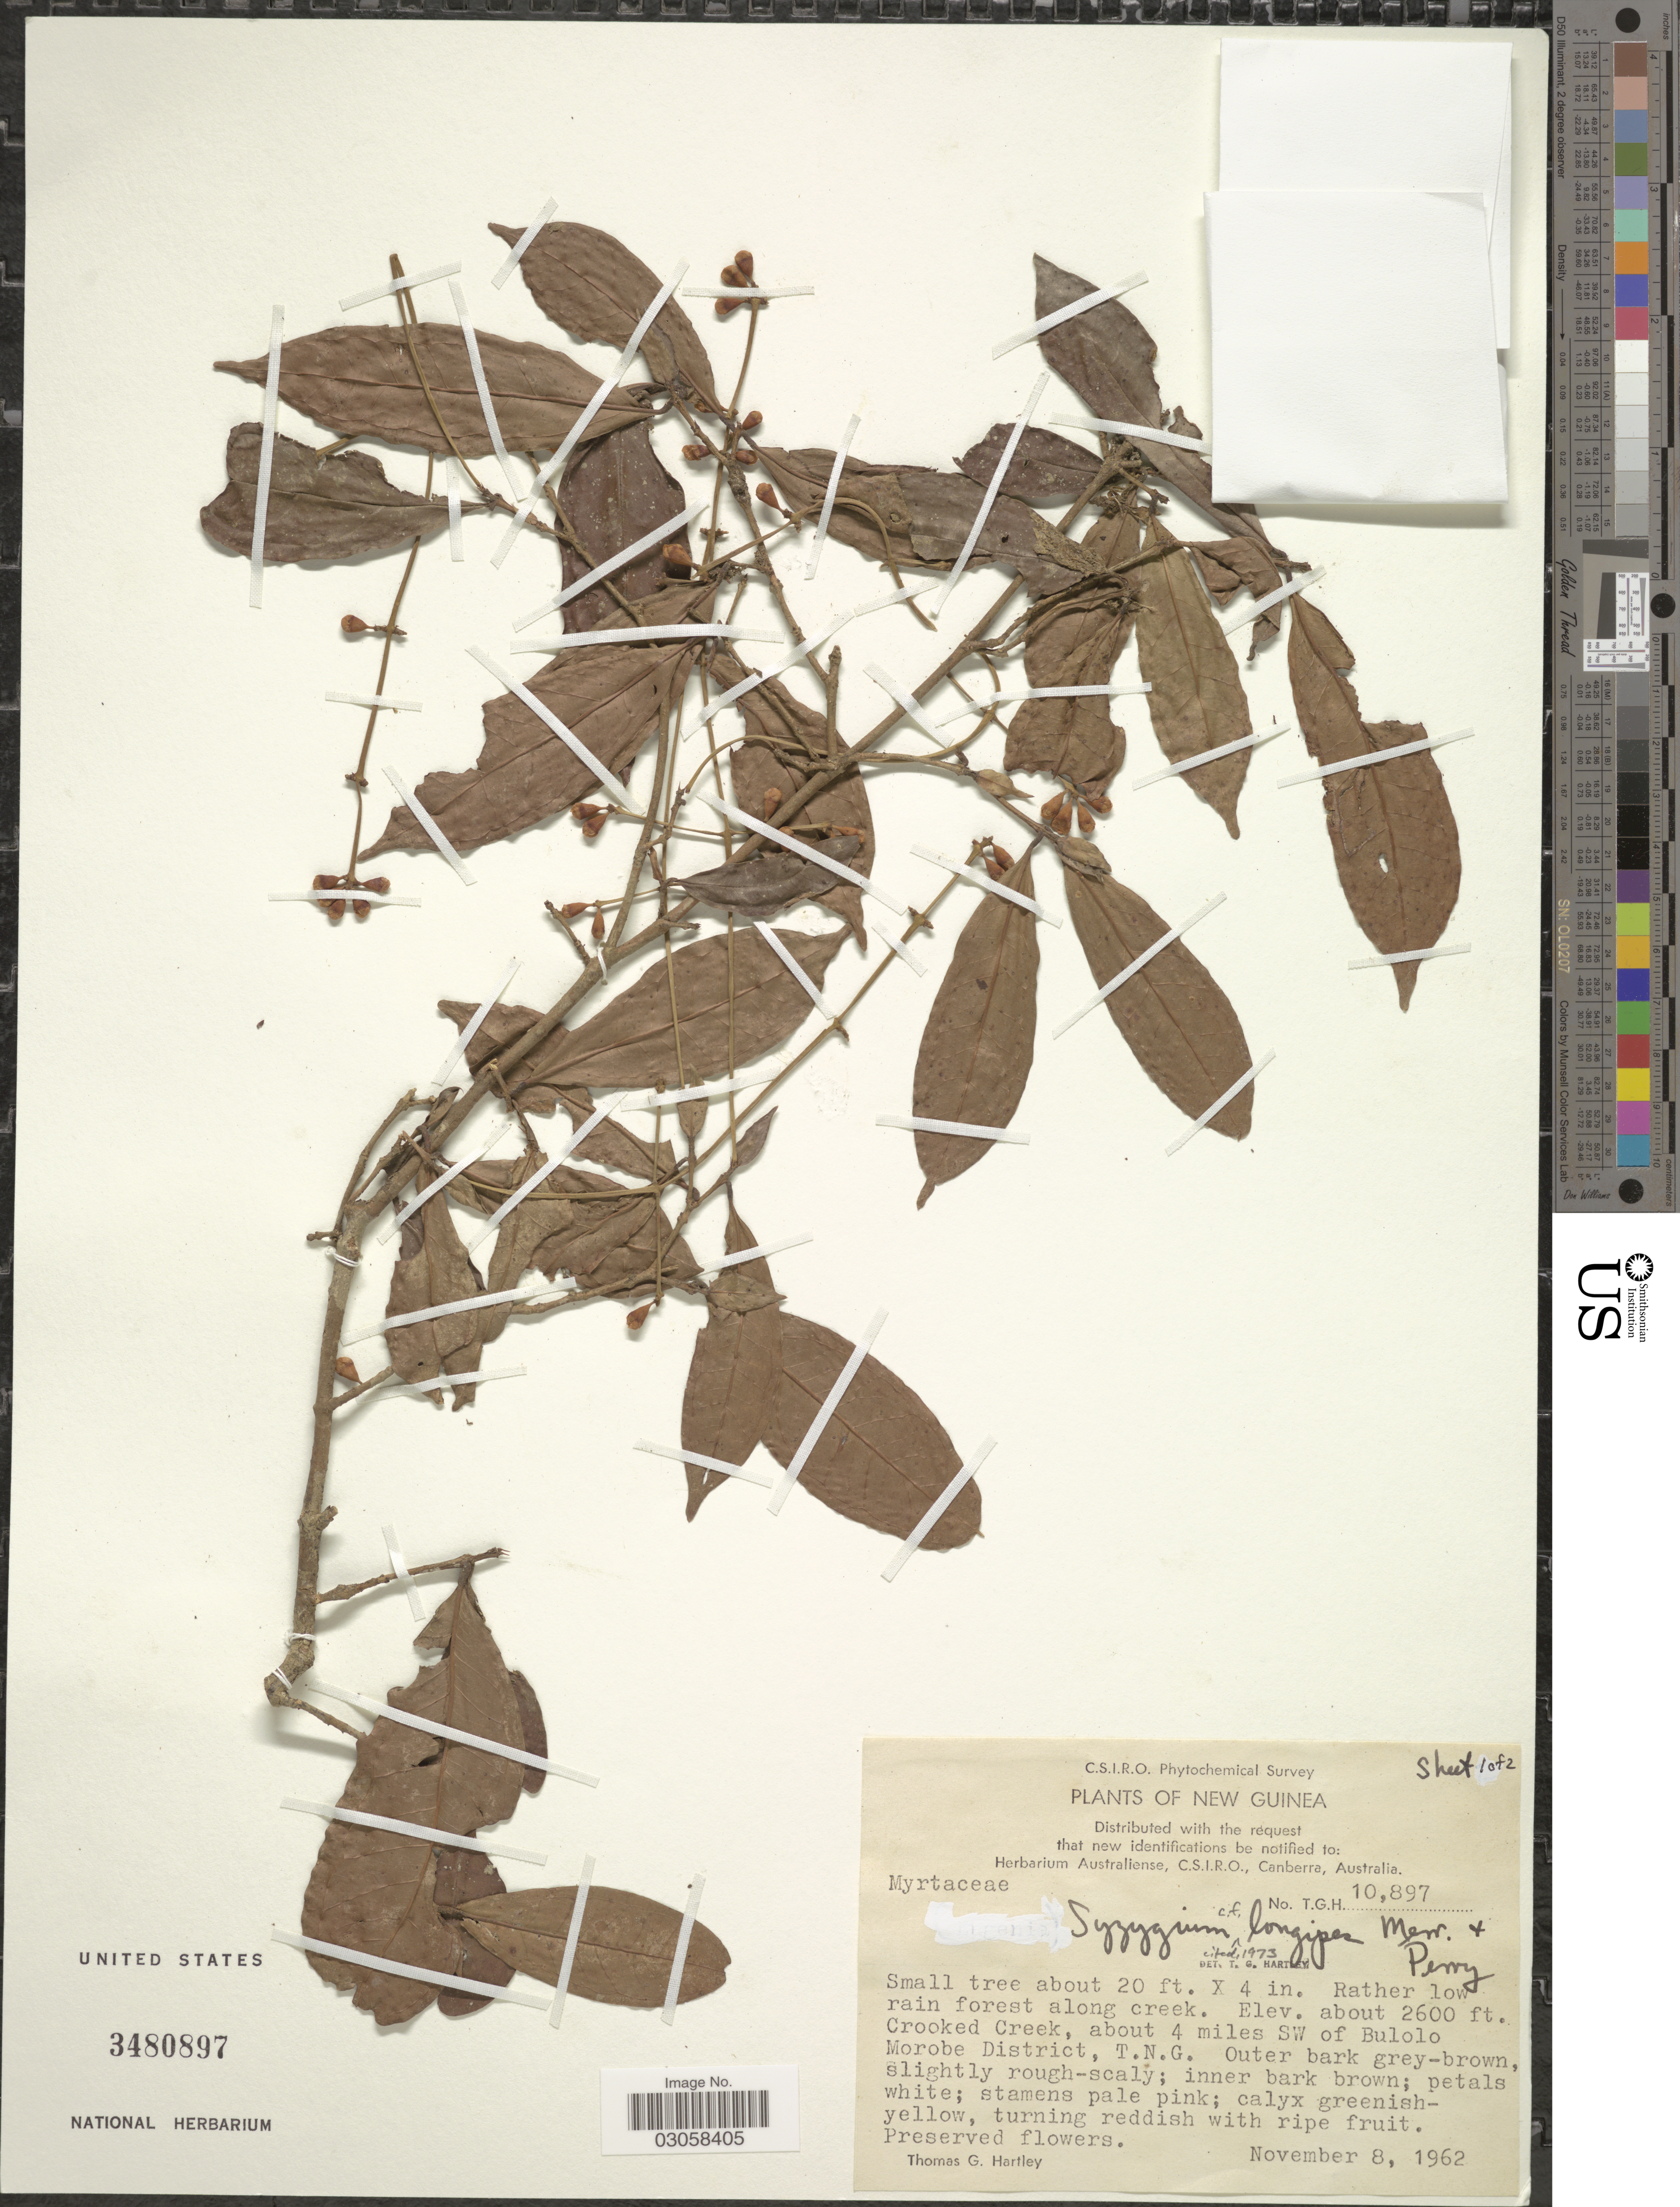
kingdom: Plantae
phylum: Tracheophyta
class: Magnoliopsida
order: Myrtales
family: Myrtaceae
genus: Syzygium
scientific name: Syzygium longipes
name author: (Diels) Merr. & L.M. Perry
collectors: T. G. Hartley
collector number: T.G.H. 10897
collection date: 1962-11-08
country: Papua New Guinea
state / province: Morobe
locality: New Guinea. Rather low rain forest along creek. Crooked Creek, about 4 miles SW of Bulolo Morobe District, T.N.G.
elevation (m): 792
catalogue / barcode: US 3480897